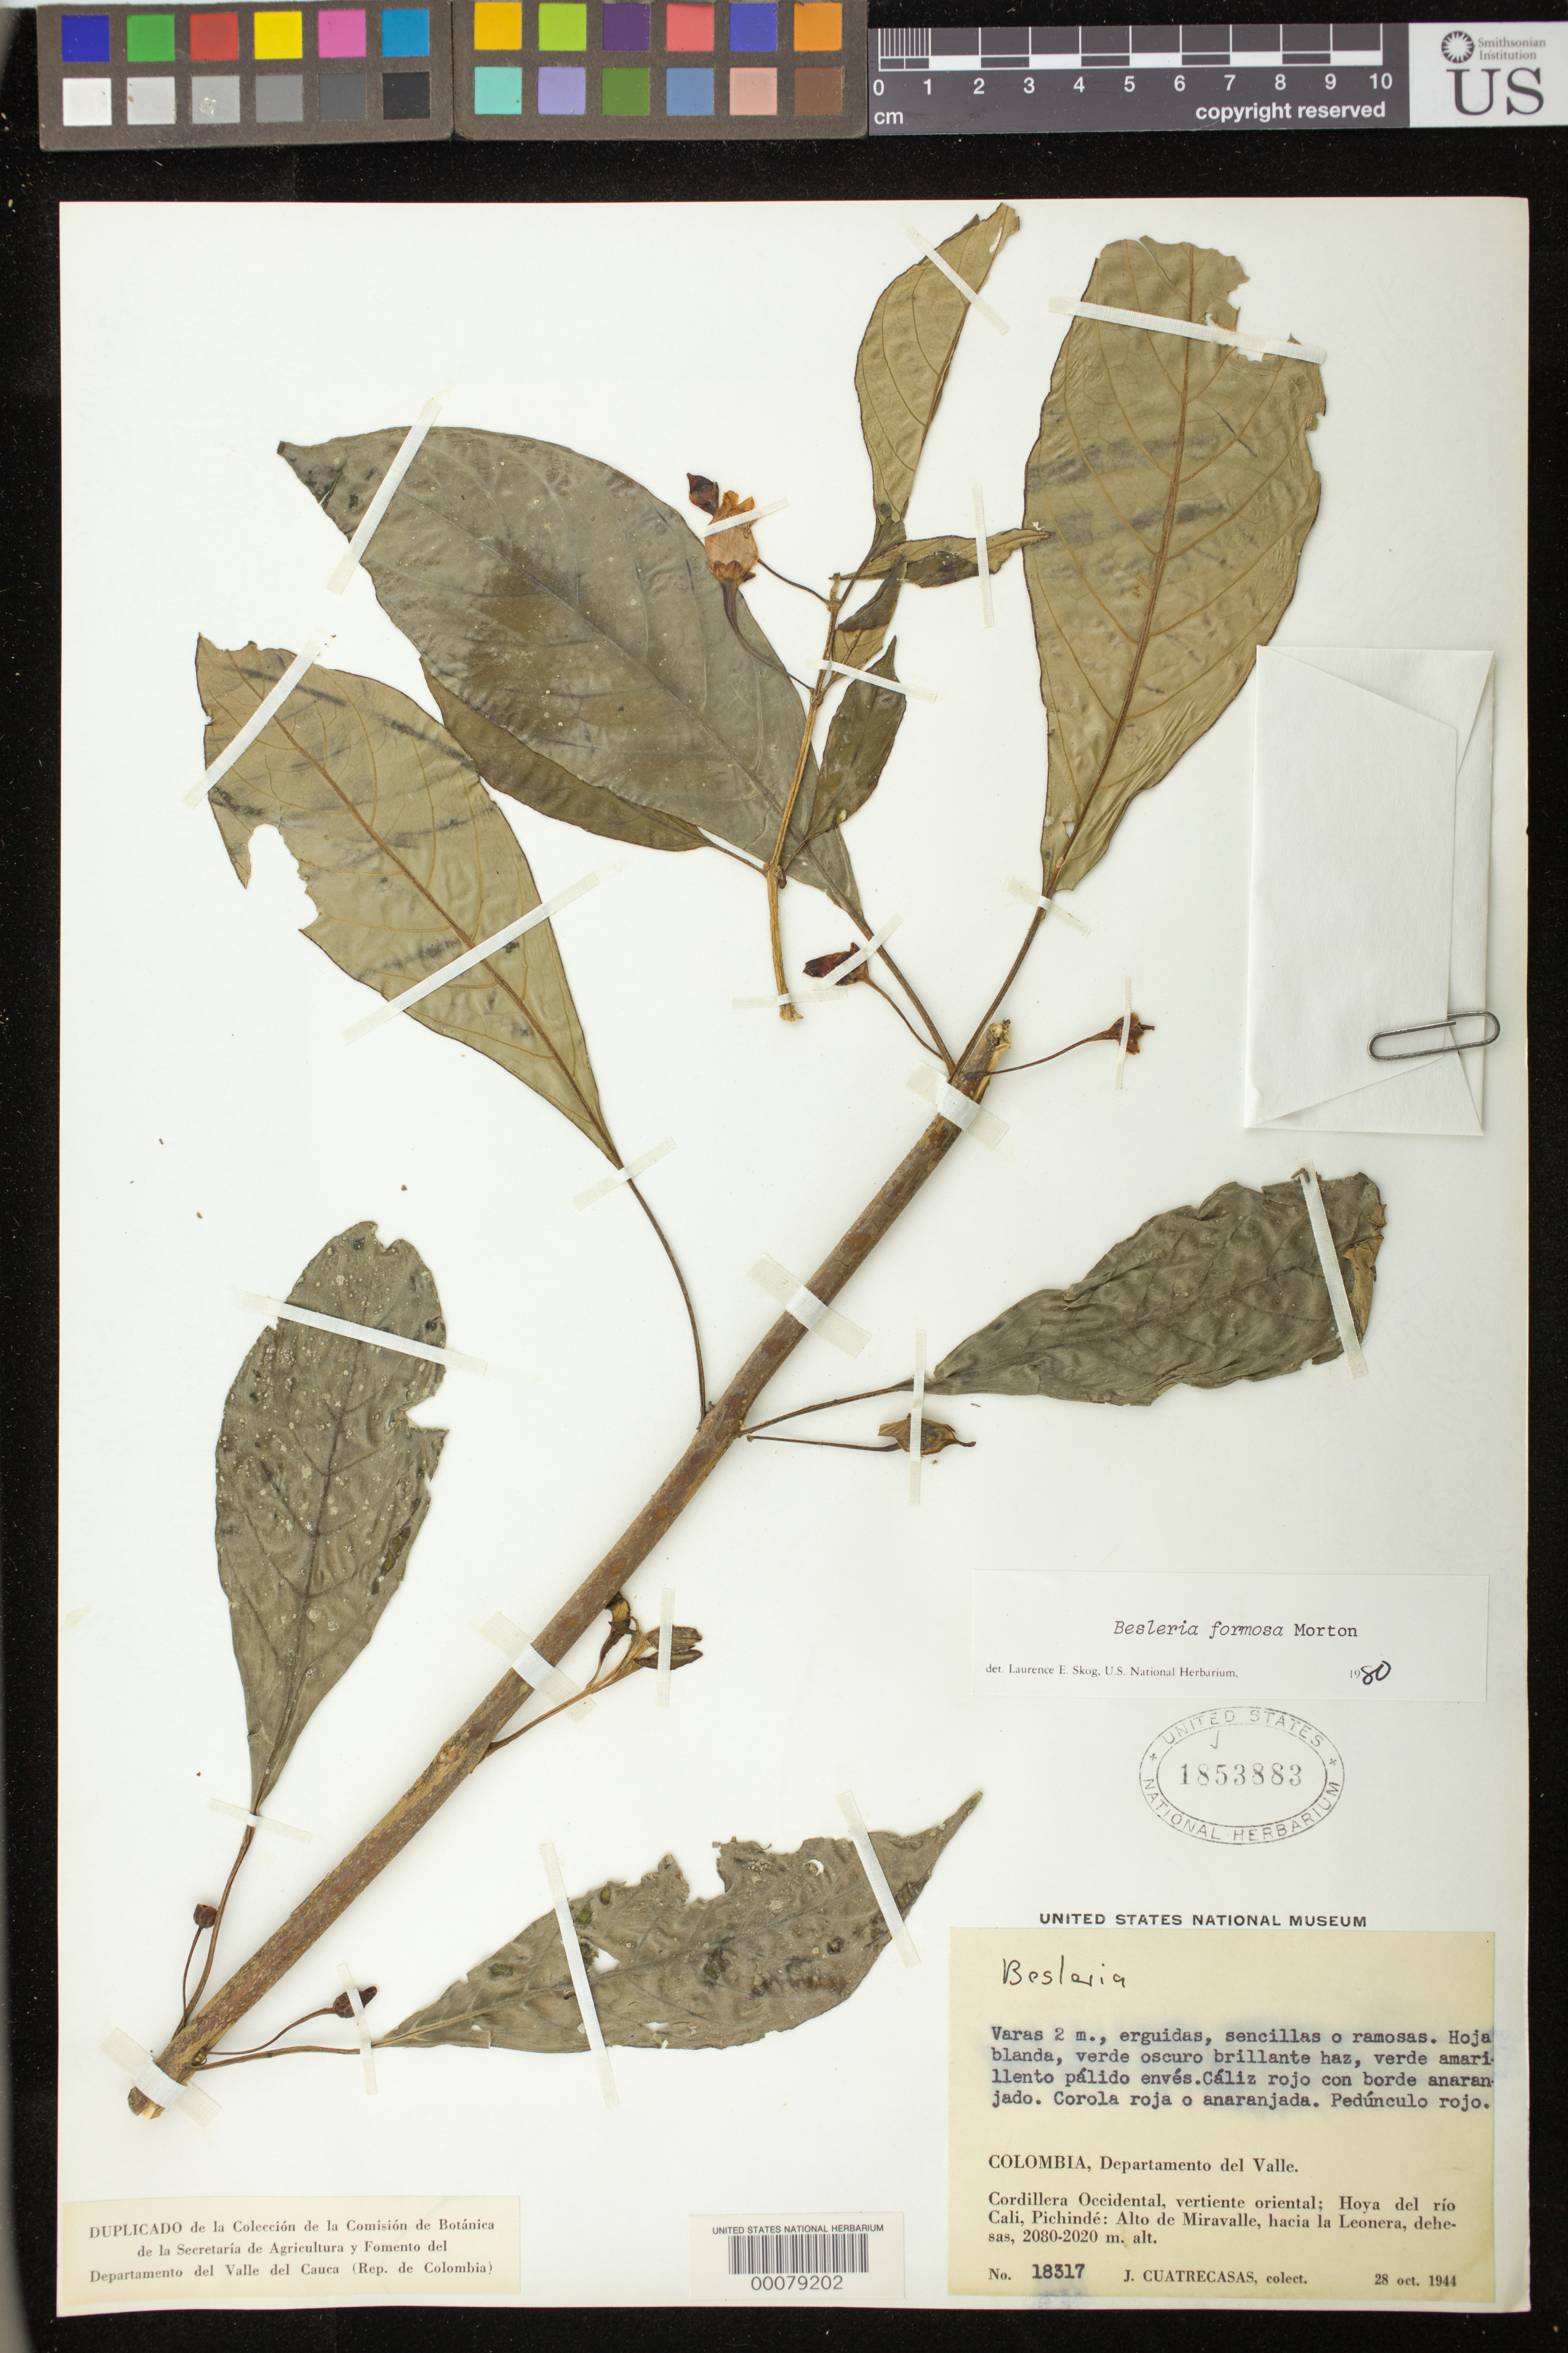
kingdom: Plantae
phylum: Tracheophyta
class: Magnoliopsida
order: Lamiales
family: Gesneriaceae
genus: Besleria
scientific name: Besleria amabilis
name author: C.V. Morton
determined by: Skog, Laurence E.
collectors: J. Cuatrecasas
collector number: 18317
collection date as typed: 28 Oct 1944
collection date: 1944-10-28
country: Colombia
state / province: Valle del Cauca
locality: Cordillera Occidental, eastern slopes, valley of Rio Cali, Pichinde, Alto de Miravalle, near La Leonera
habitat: Pasture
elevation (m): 2020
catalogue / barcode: US 1853883